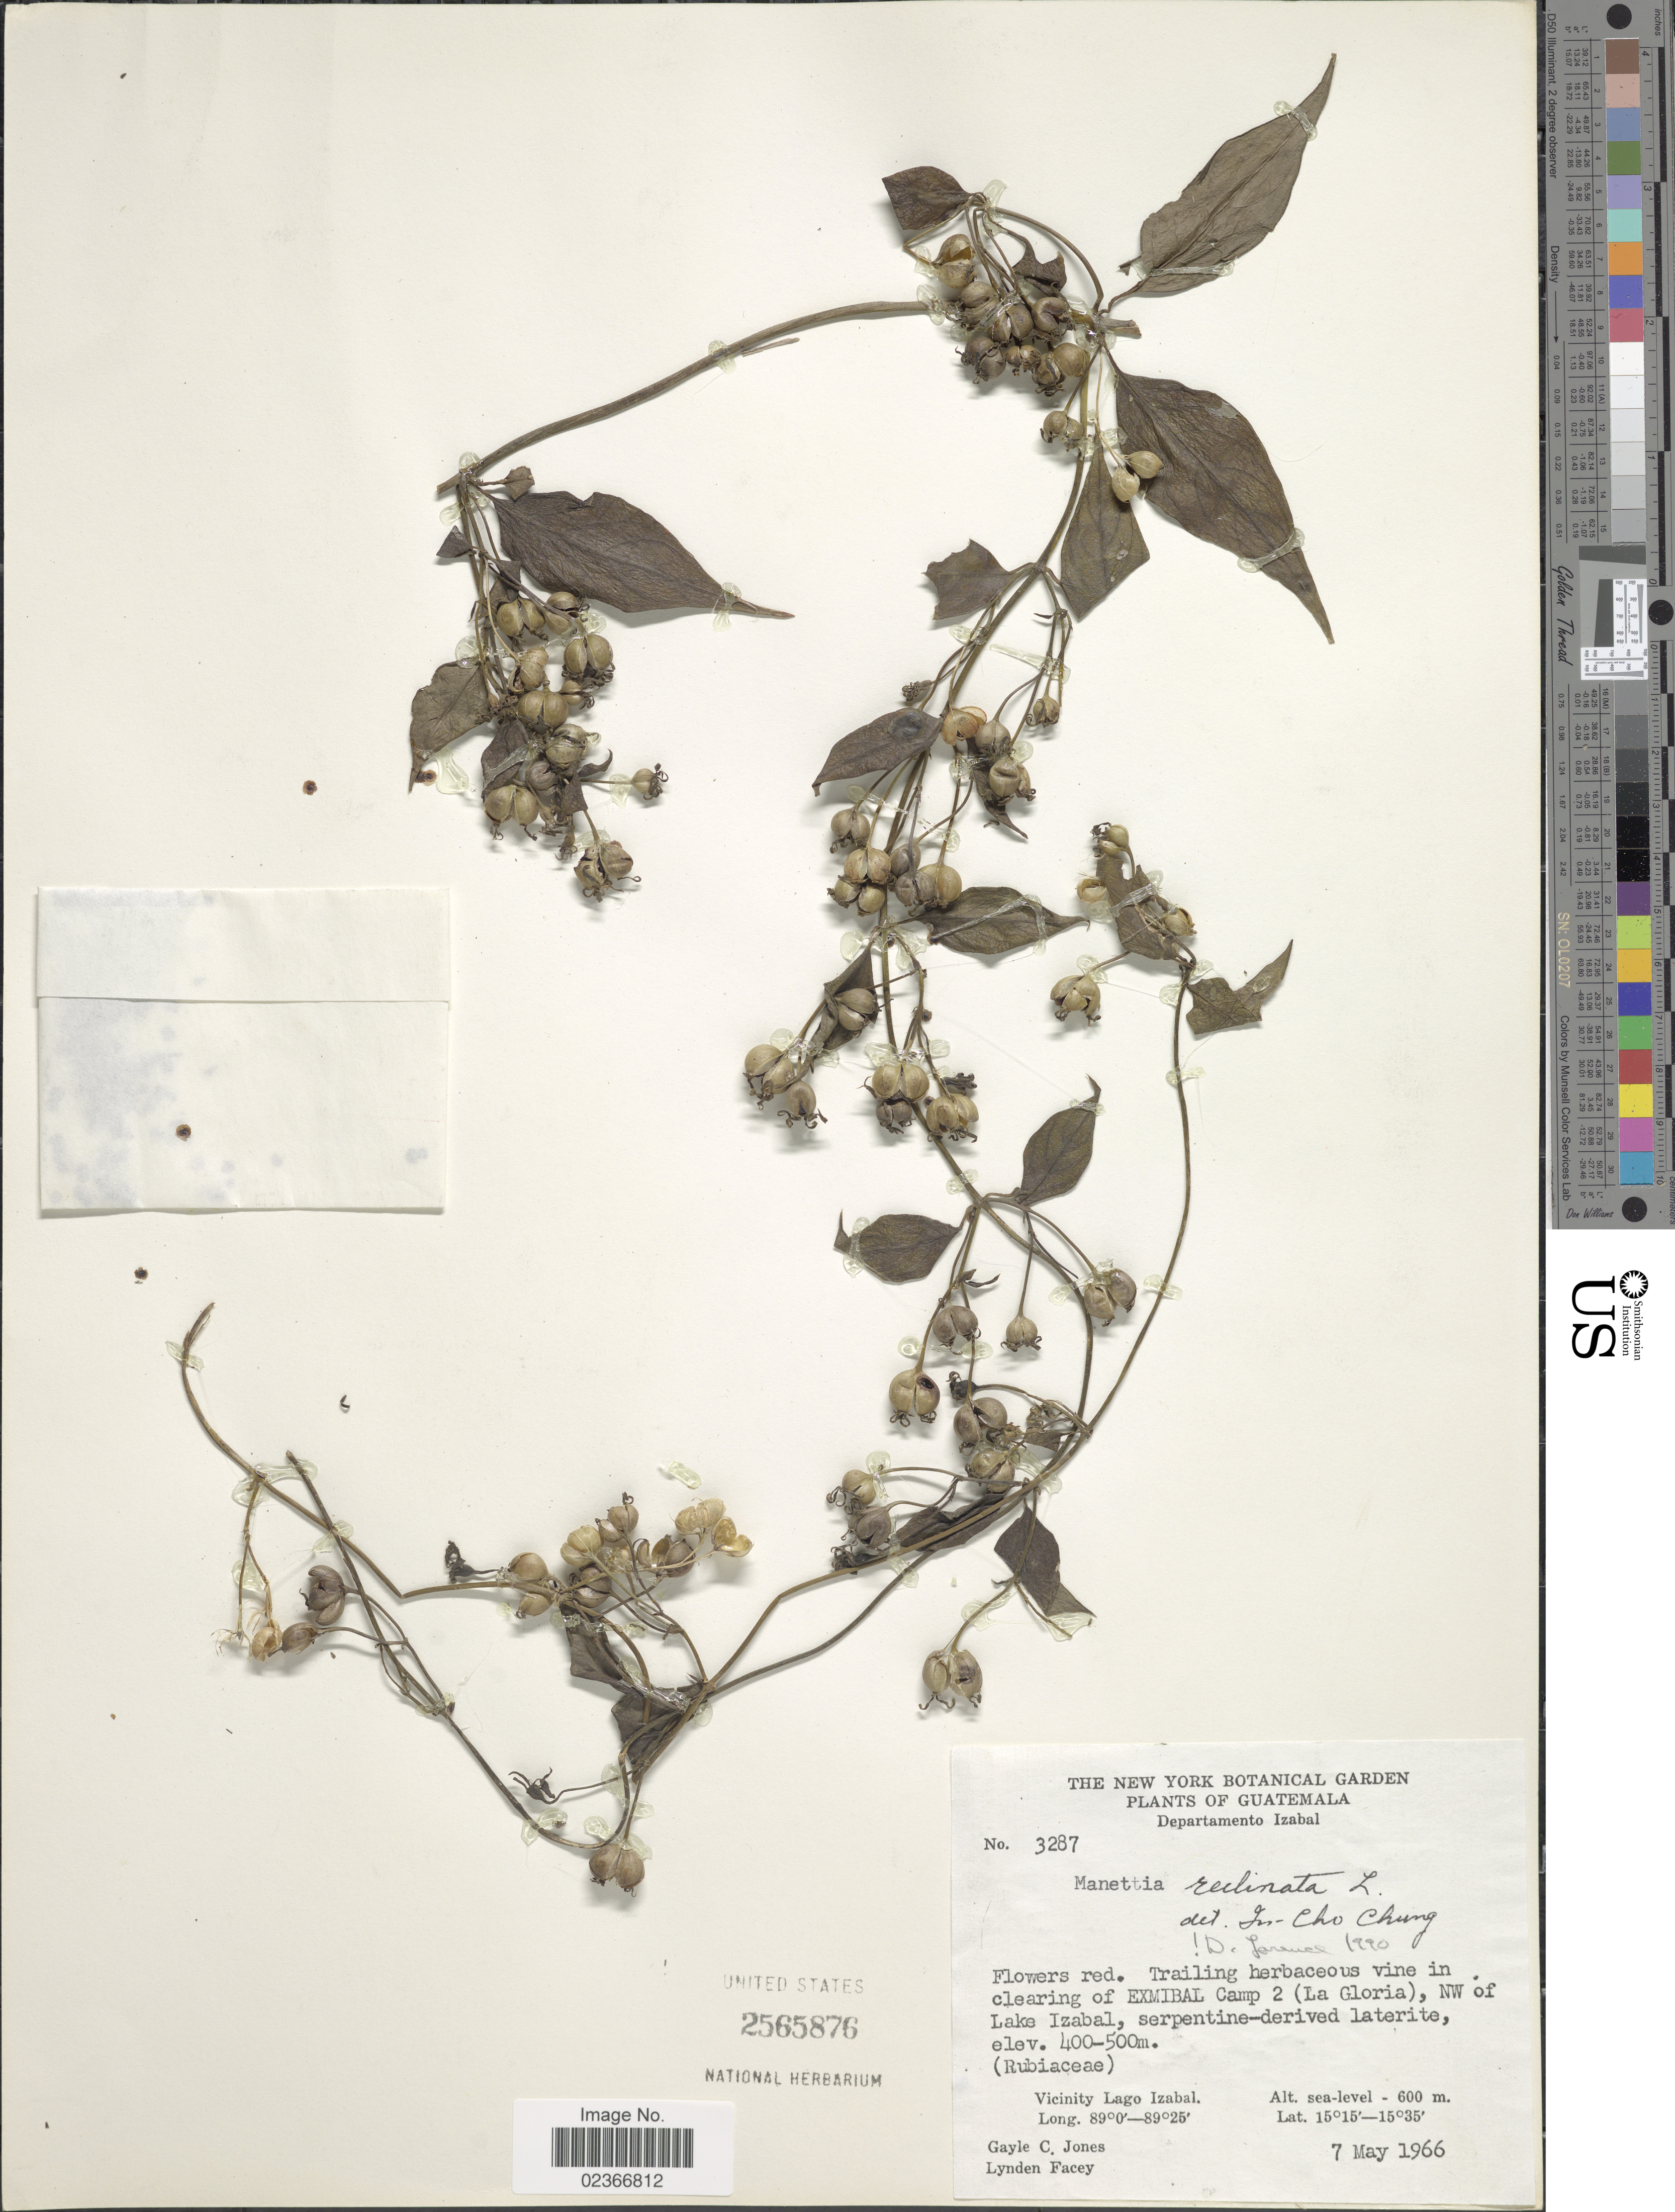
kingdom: Plantae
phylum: Tracheophyta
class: Magnoliopsida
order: Gentianales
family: Rubiaceae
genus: Manettia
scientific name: Manettia reclinata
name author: L.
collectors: G. C. Jones & L. Facey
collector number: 3287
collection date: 1966-05-07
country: Guatemala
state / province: Izabal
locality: Departamento Izabal. Clearing of Exmibal Camp 2 (La Gloria), NW of Lake Izabal. Vicinity of Lago Izabal.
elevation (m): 400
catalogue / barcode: US 2565876